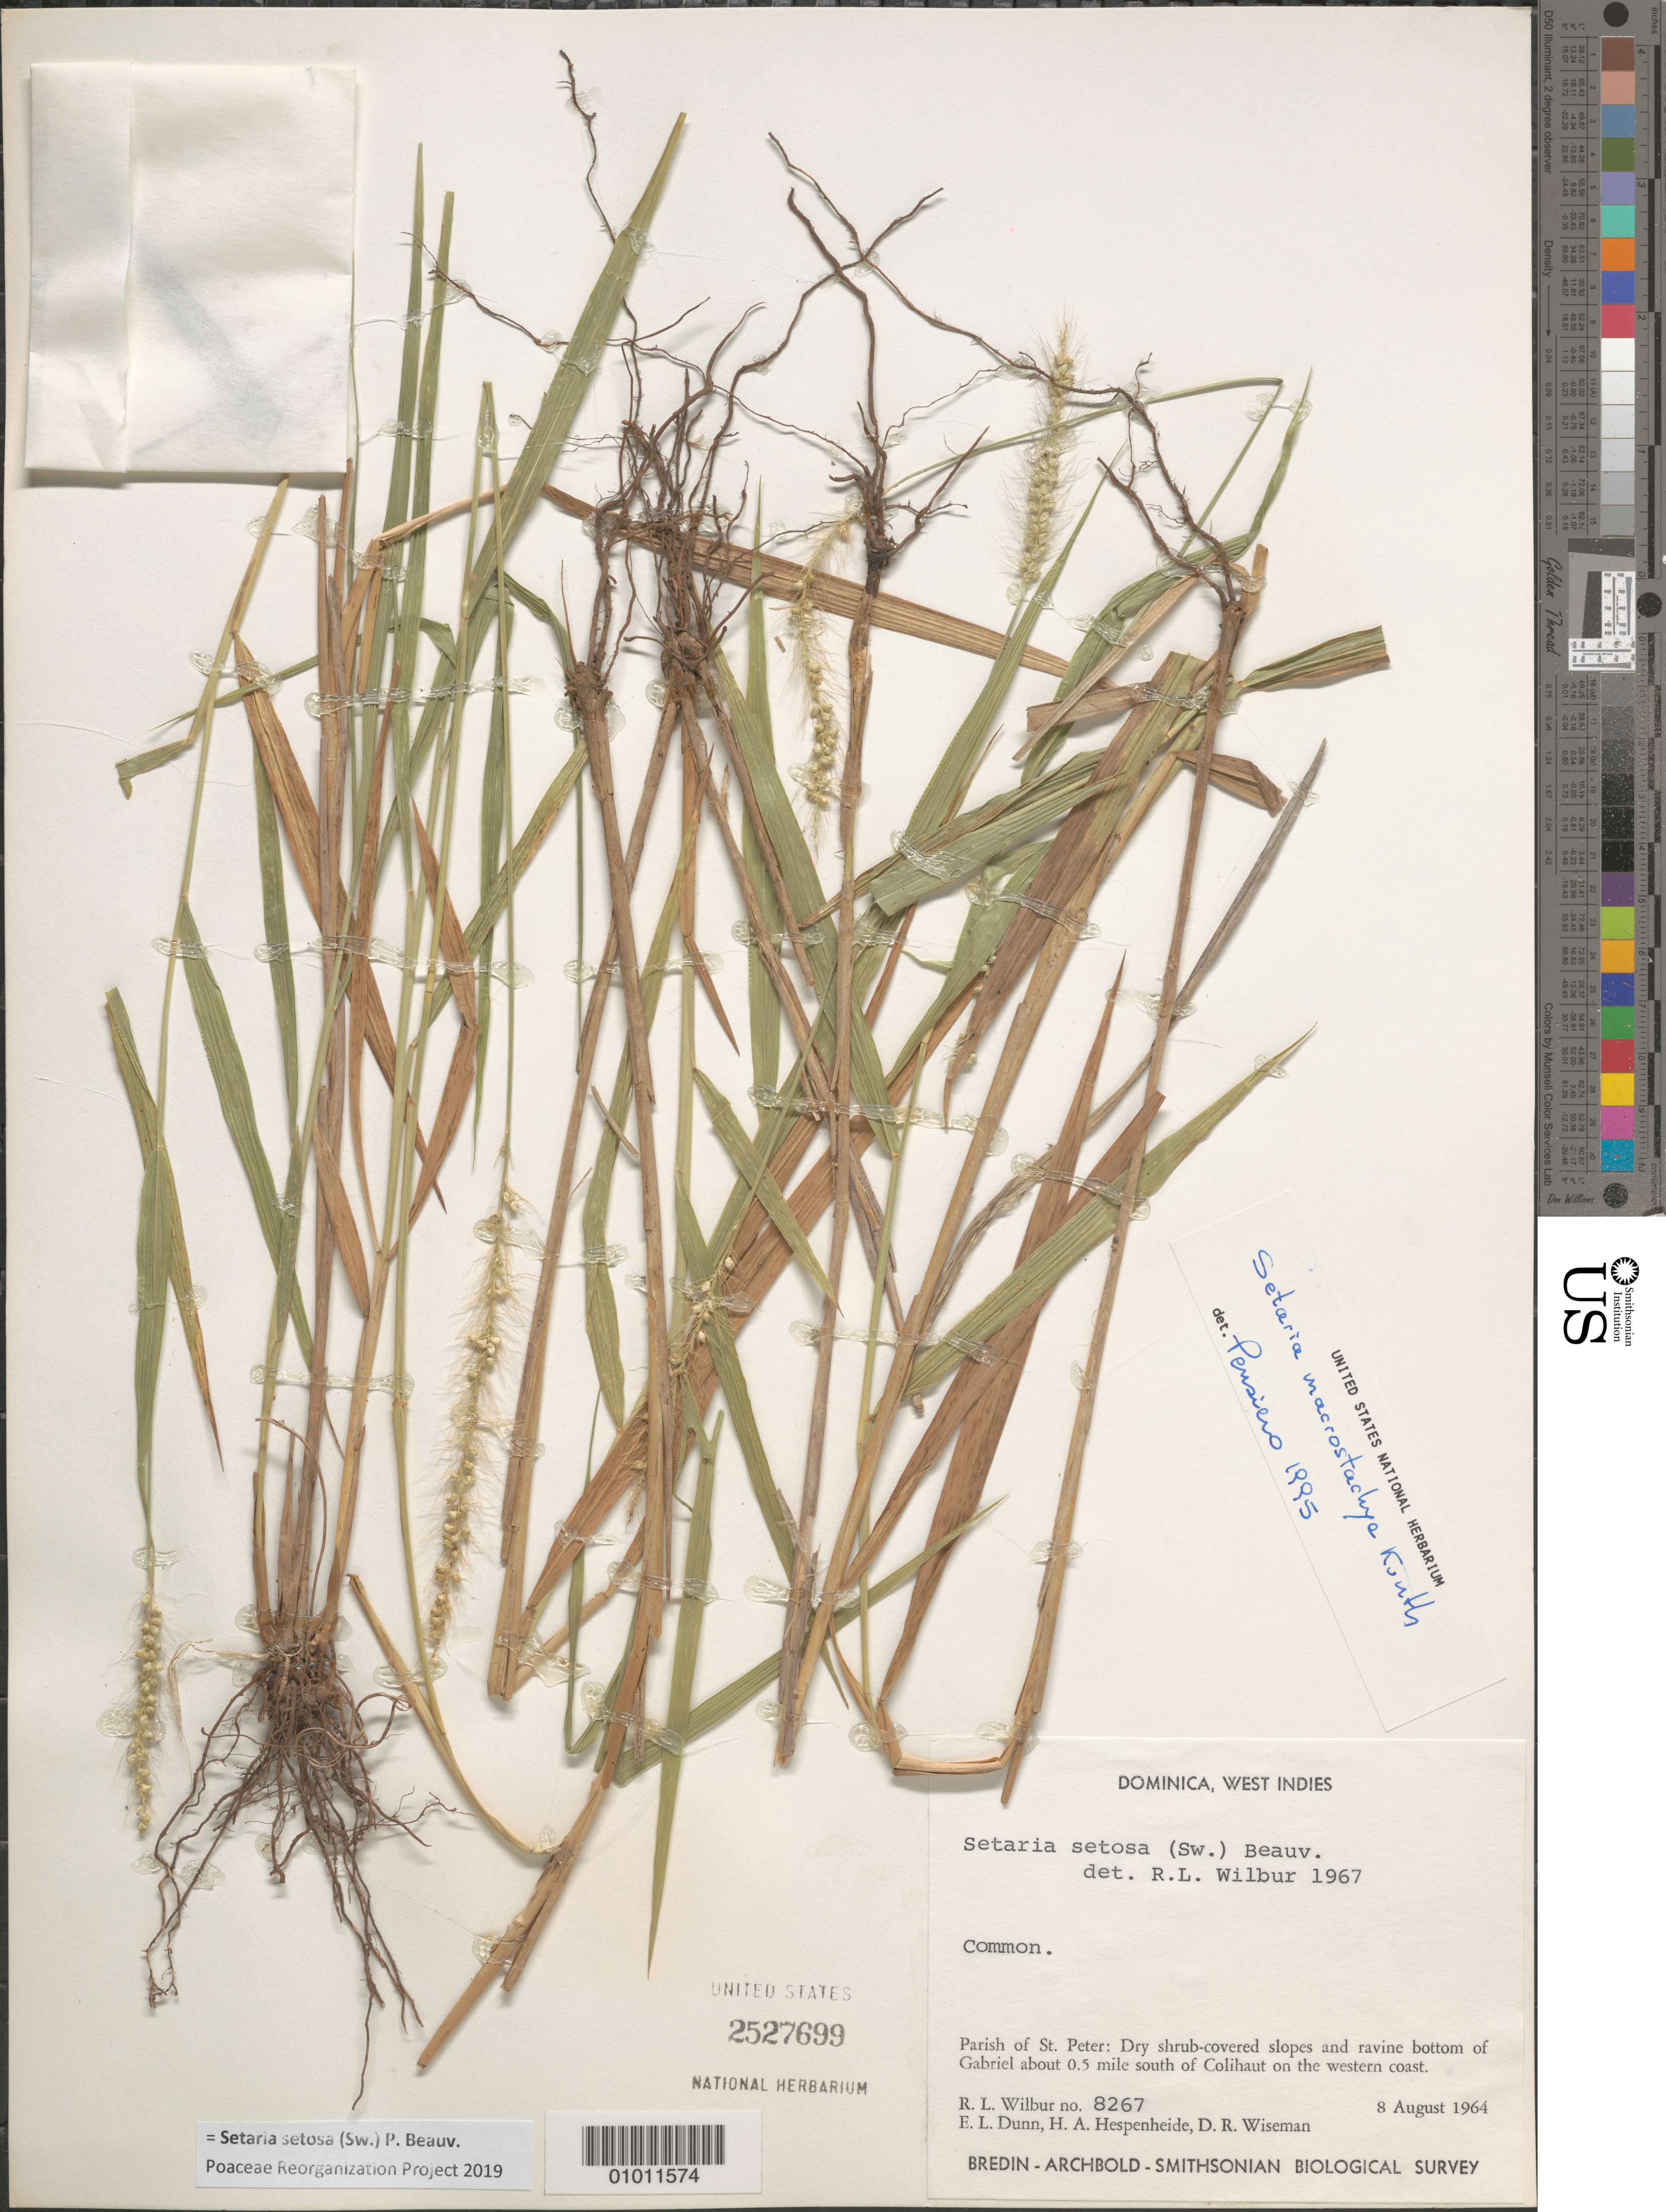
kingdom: Plantae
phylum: Tracheophyta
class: Liliopsida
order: Poales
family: Poaceae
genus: Setaria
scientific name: Setaria setosa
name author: (Sw.) P. Beauv.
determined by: Poaceae Reorganization Project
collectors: R. L. Wilbur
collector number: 8267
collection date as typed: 08 Aug 1964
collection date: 1964-08-08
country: Dominica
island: Dominica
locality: Parish of St. Peter, Gabriel about 0.5 miles S of Colihaut on the western coast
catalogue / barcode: US 2527699